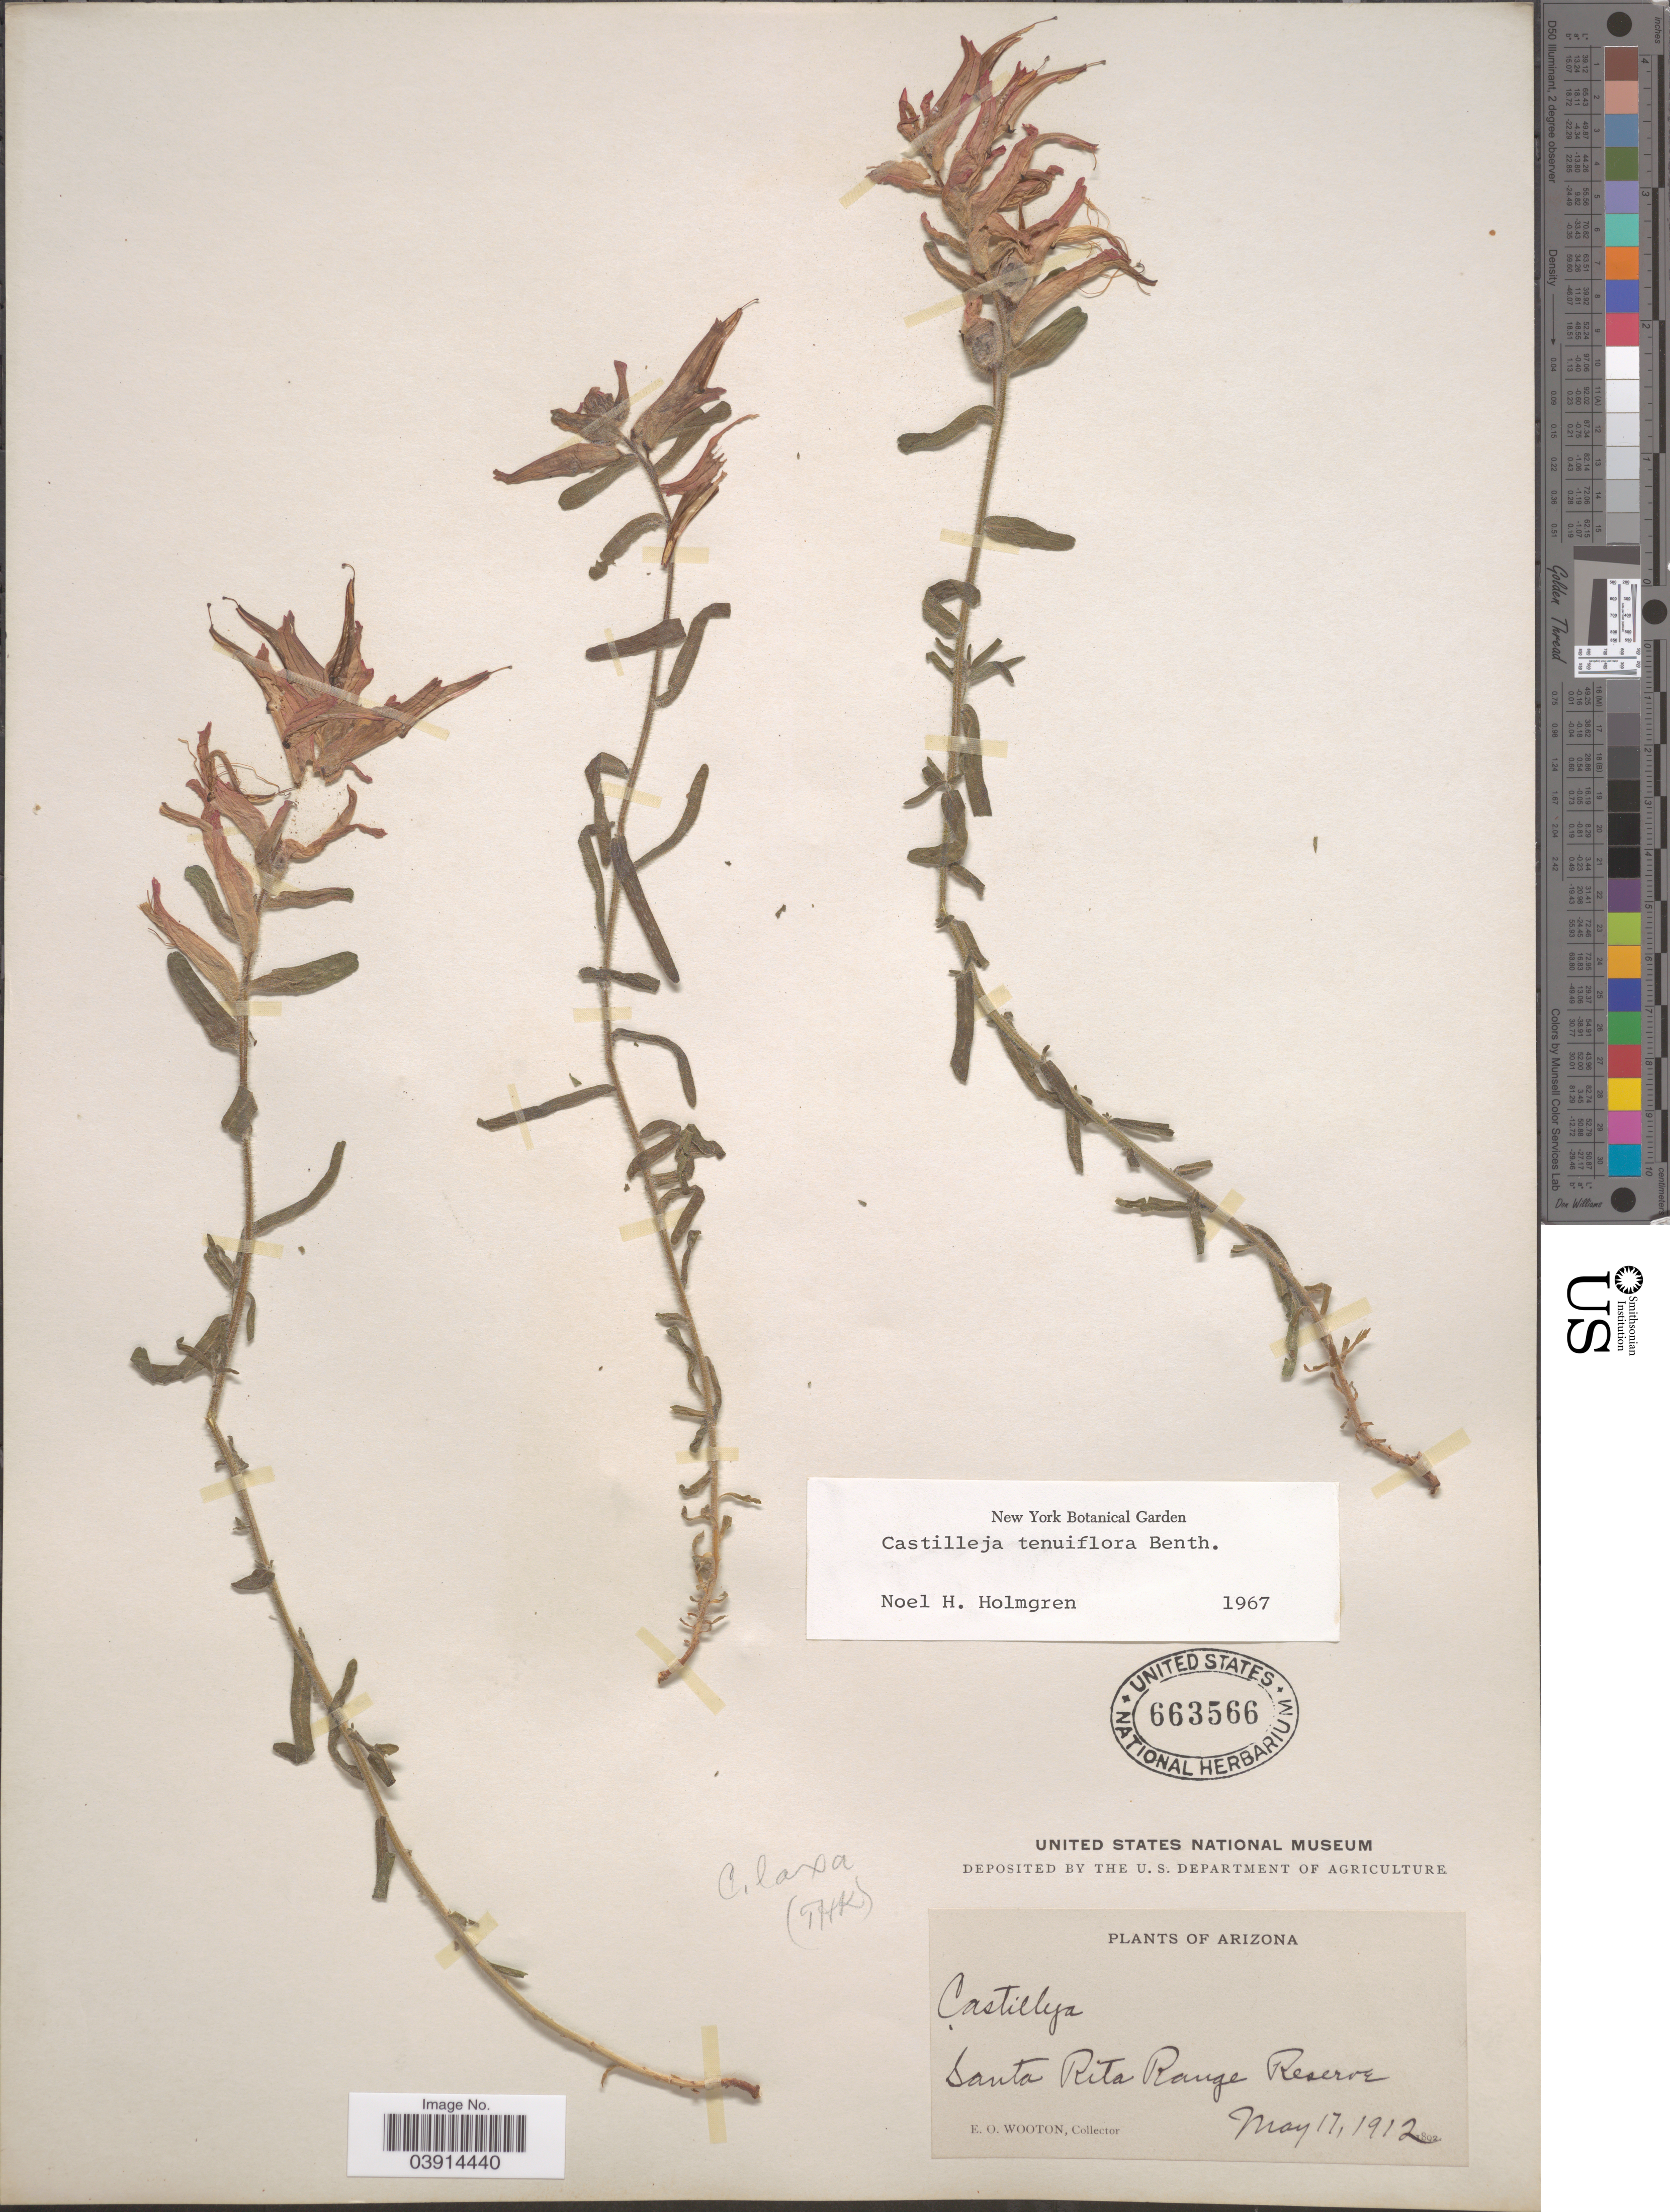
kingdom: Plantae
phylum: Tracheophyta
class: Magnoliopsida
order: Lamiales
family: Orobanchaceae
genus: Castilleja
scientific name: Castilleja tenuiflora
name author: Benth.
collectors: E. O. Wooton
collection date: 1912-05-17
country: United States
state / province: Arizona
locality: Santa Rita Range Reserve.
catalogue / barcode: US 663566